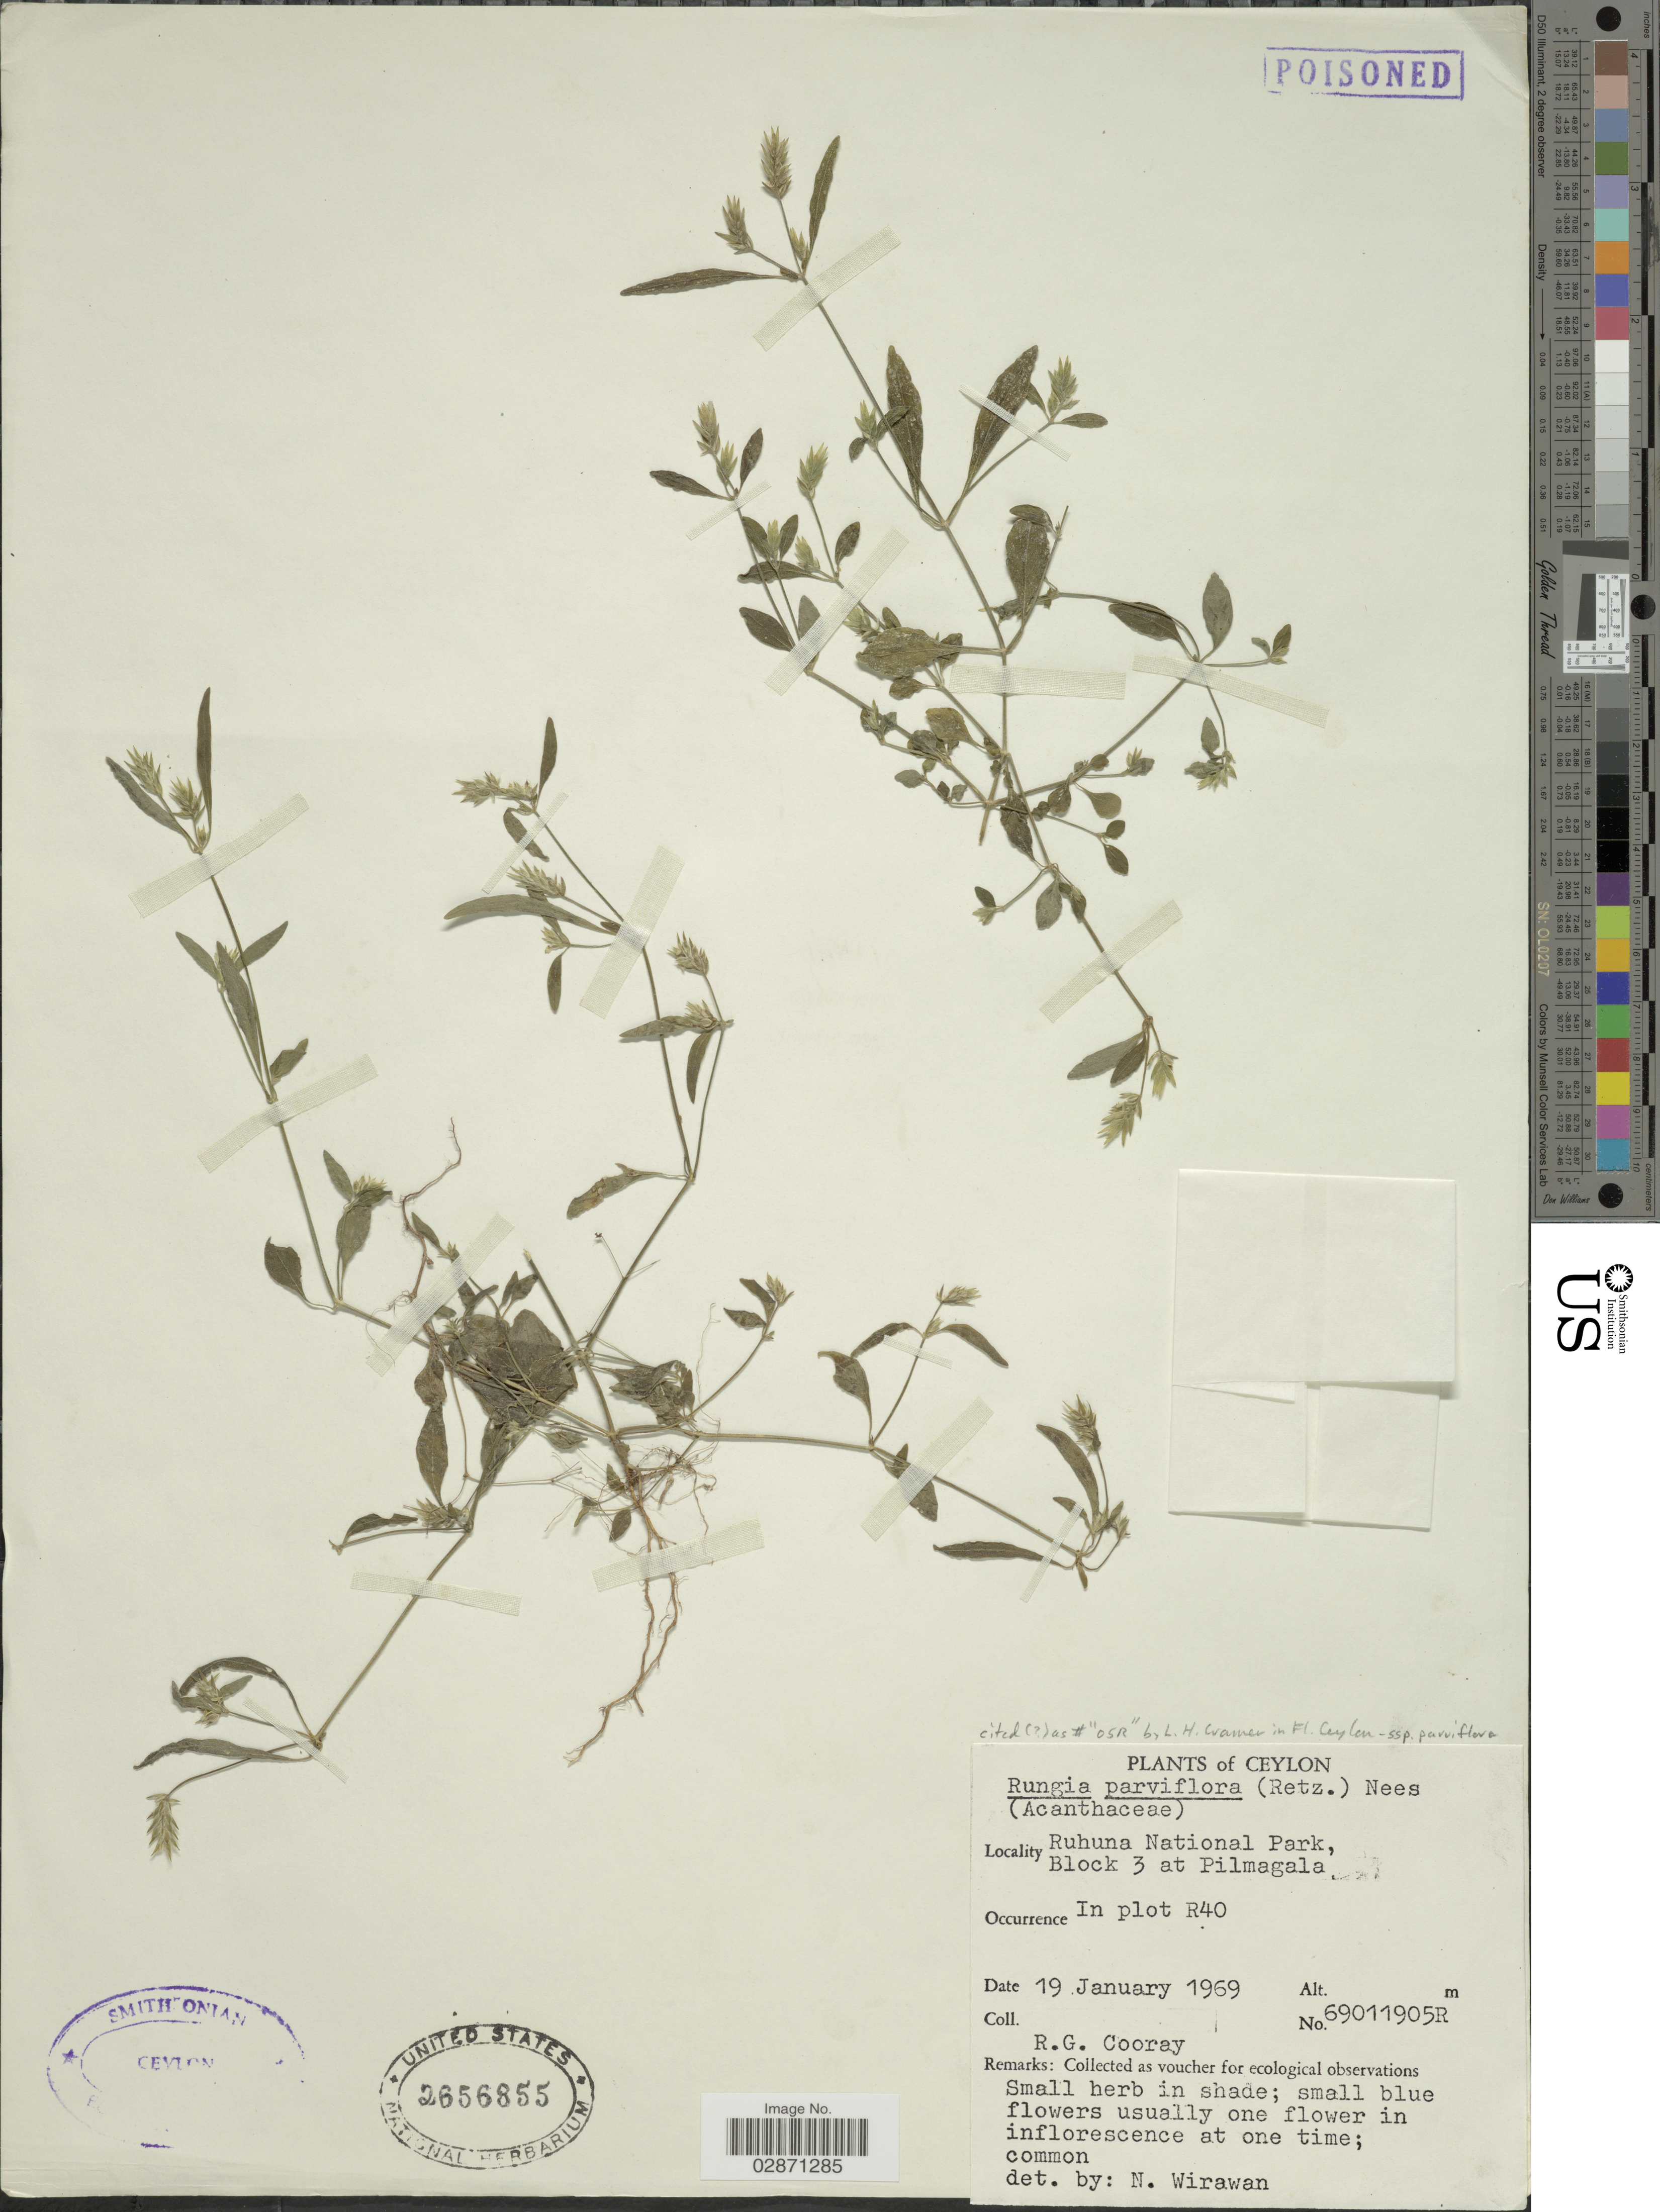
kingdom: Plantae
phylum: Tracheophyta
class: Magnoliopsida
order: Lamiales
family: Acanthaceae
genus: Rungia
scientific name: Rungia parviflora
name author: Nees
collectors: R. Cooray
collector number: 69011905R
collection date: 1969-01-19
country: Sri Lanka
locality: Ceylon. Ruhuna National Park, Block 3 at Pilmagala. In plot R40.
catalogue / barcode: US 2656855